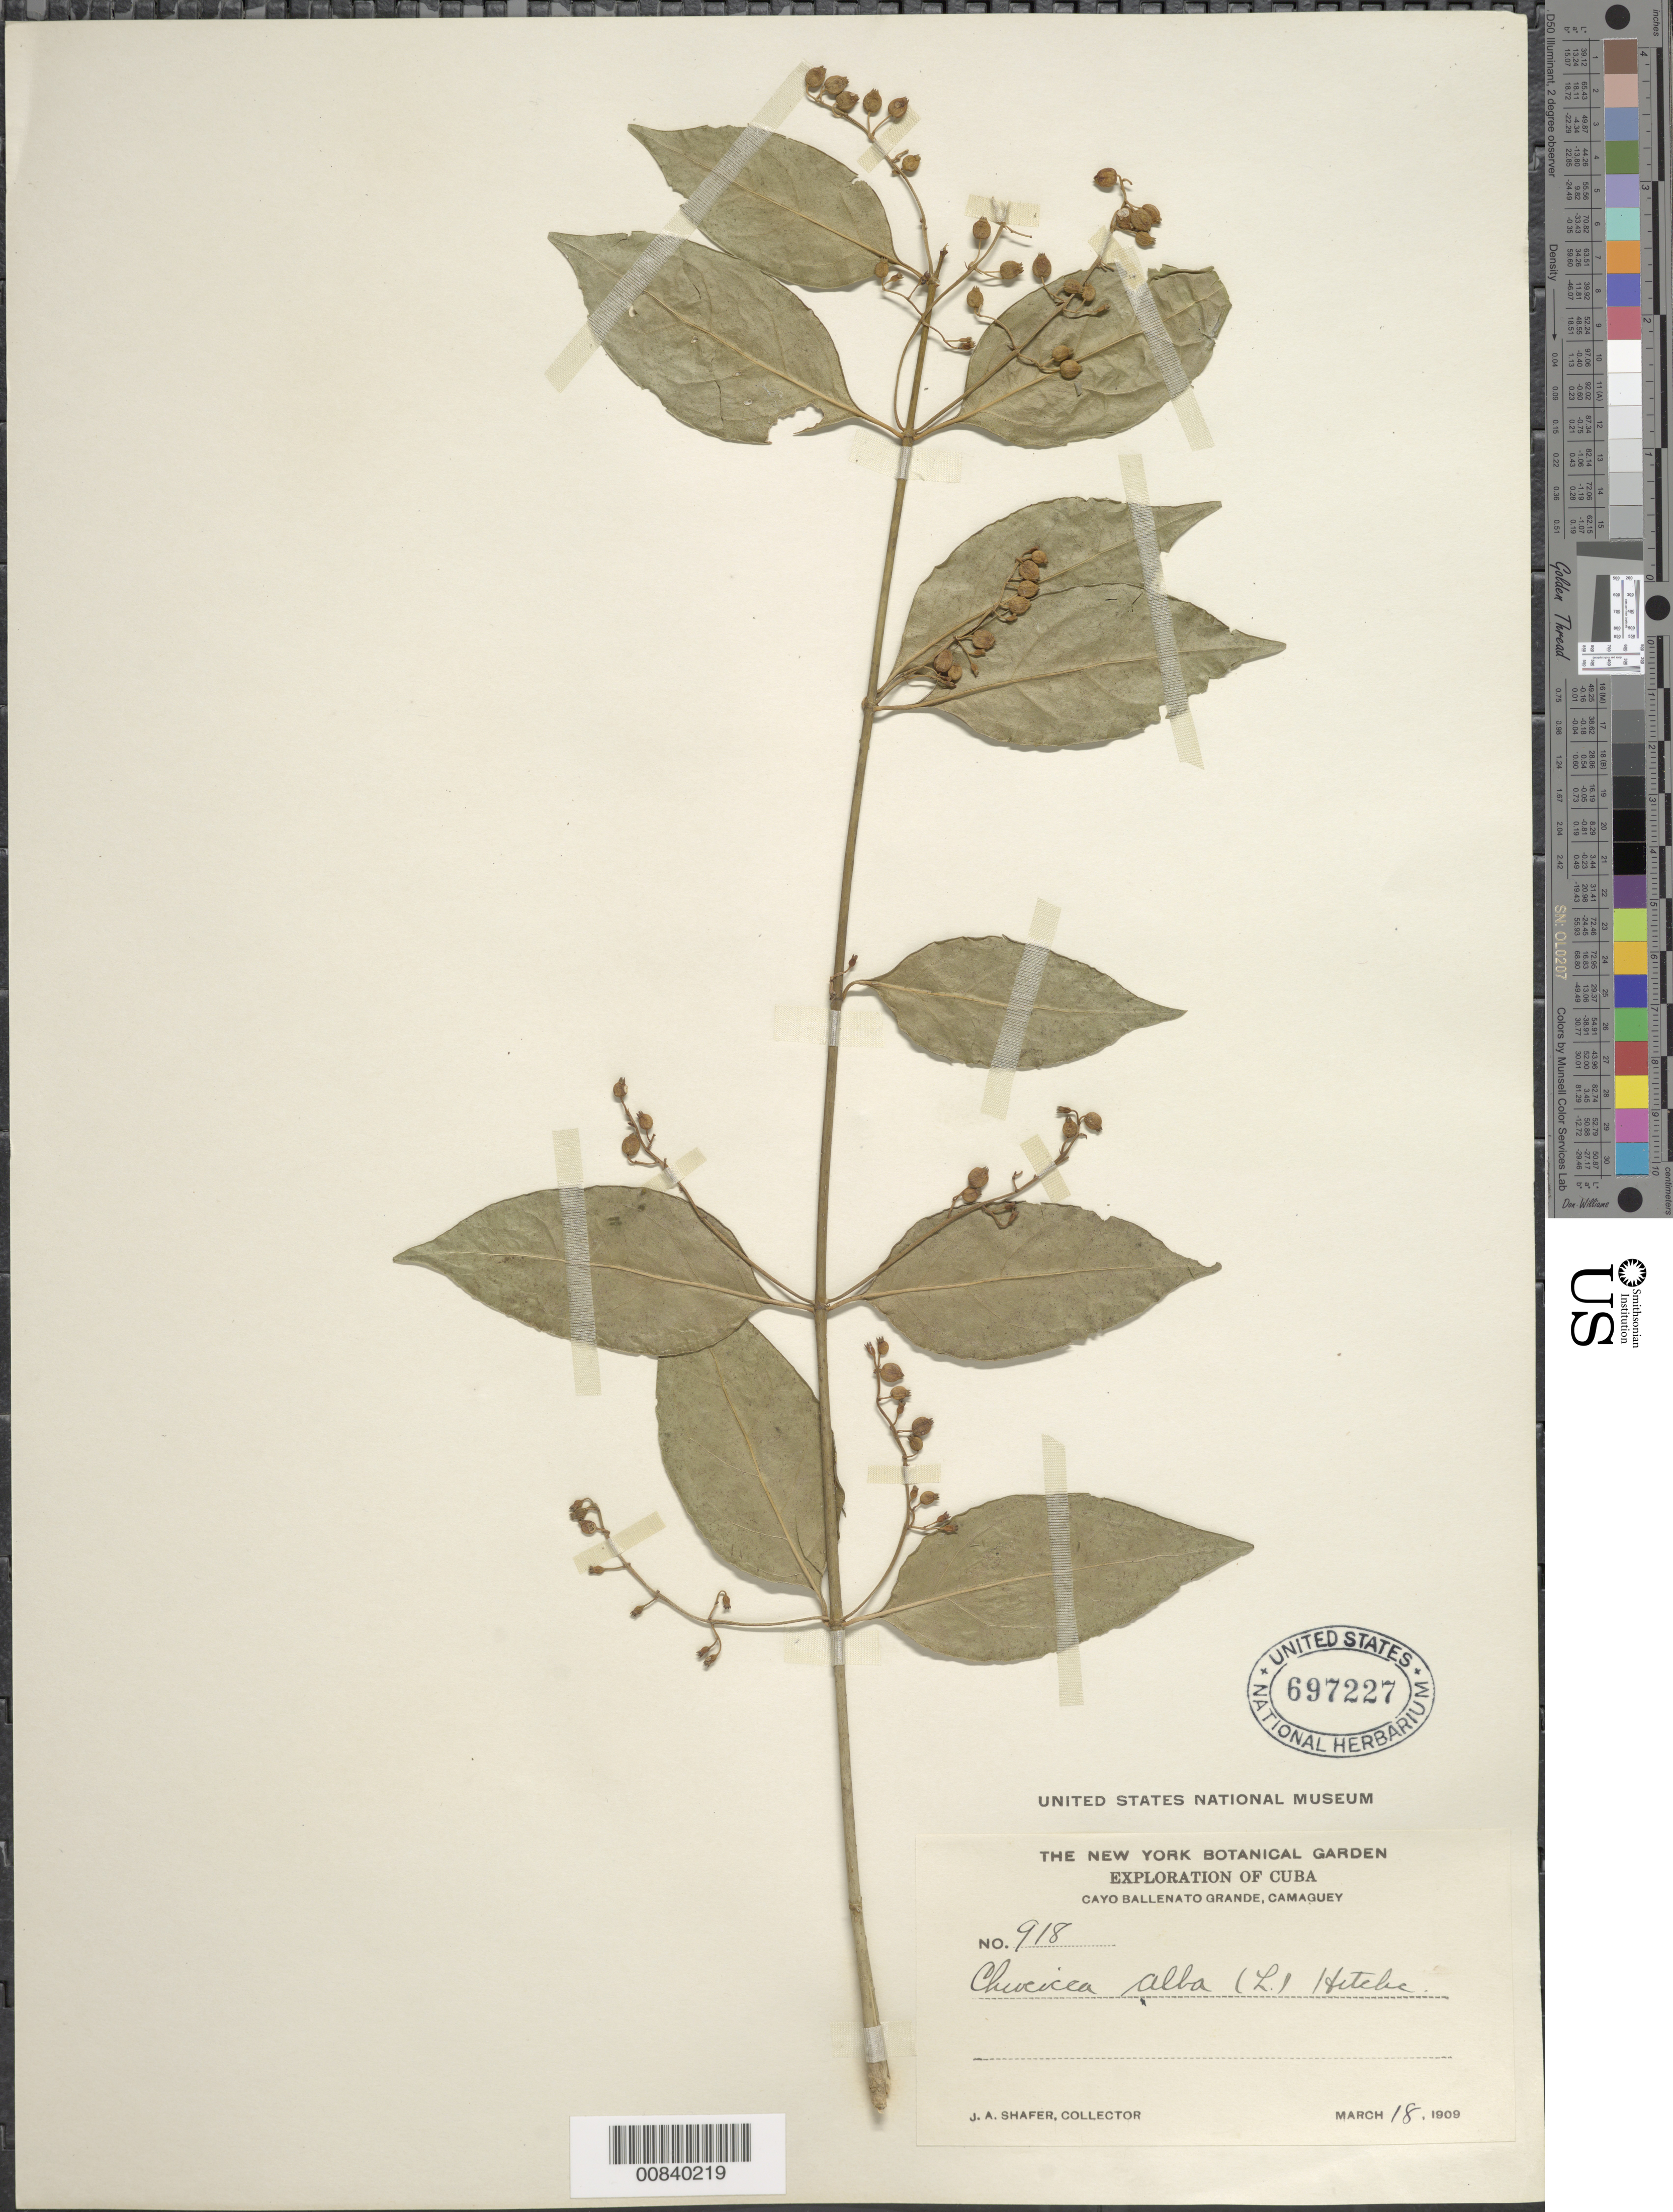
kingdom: Plantae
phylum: Tracheophyta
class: Magnoliopsida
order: Gentianales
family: Rubiaceae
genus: Chiococca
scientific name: Chiococca alba subsp. alba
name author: (L.) Hitchc.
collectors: J. A. Shafer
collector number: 918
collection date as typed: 18 Mar 1909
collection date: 1909-03-18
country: Cuba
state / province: Camaguey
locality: Cayo Ballenato Grande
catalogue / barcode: US 697229